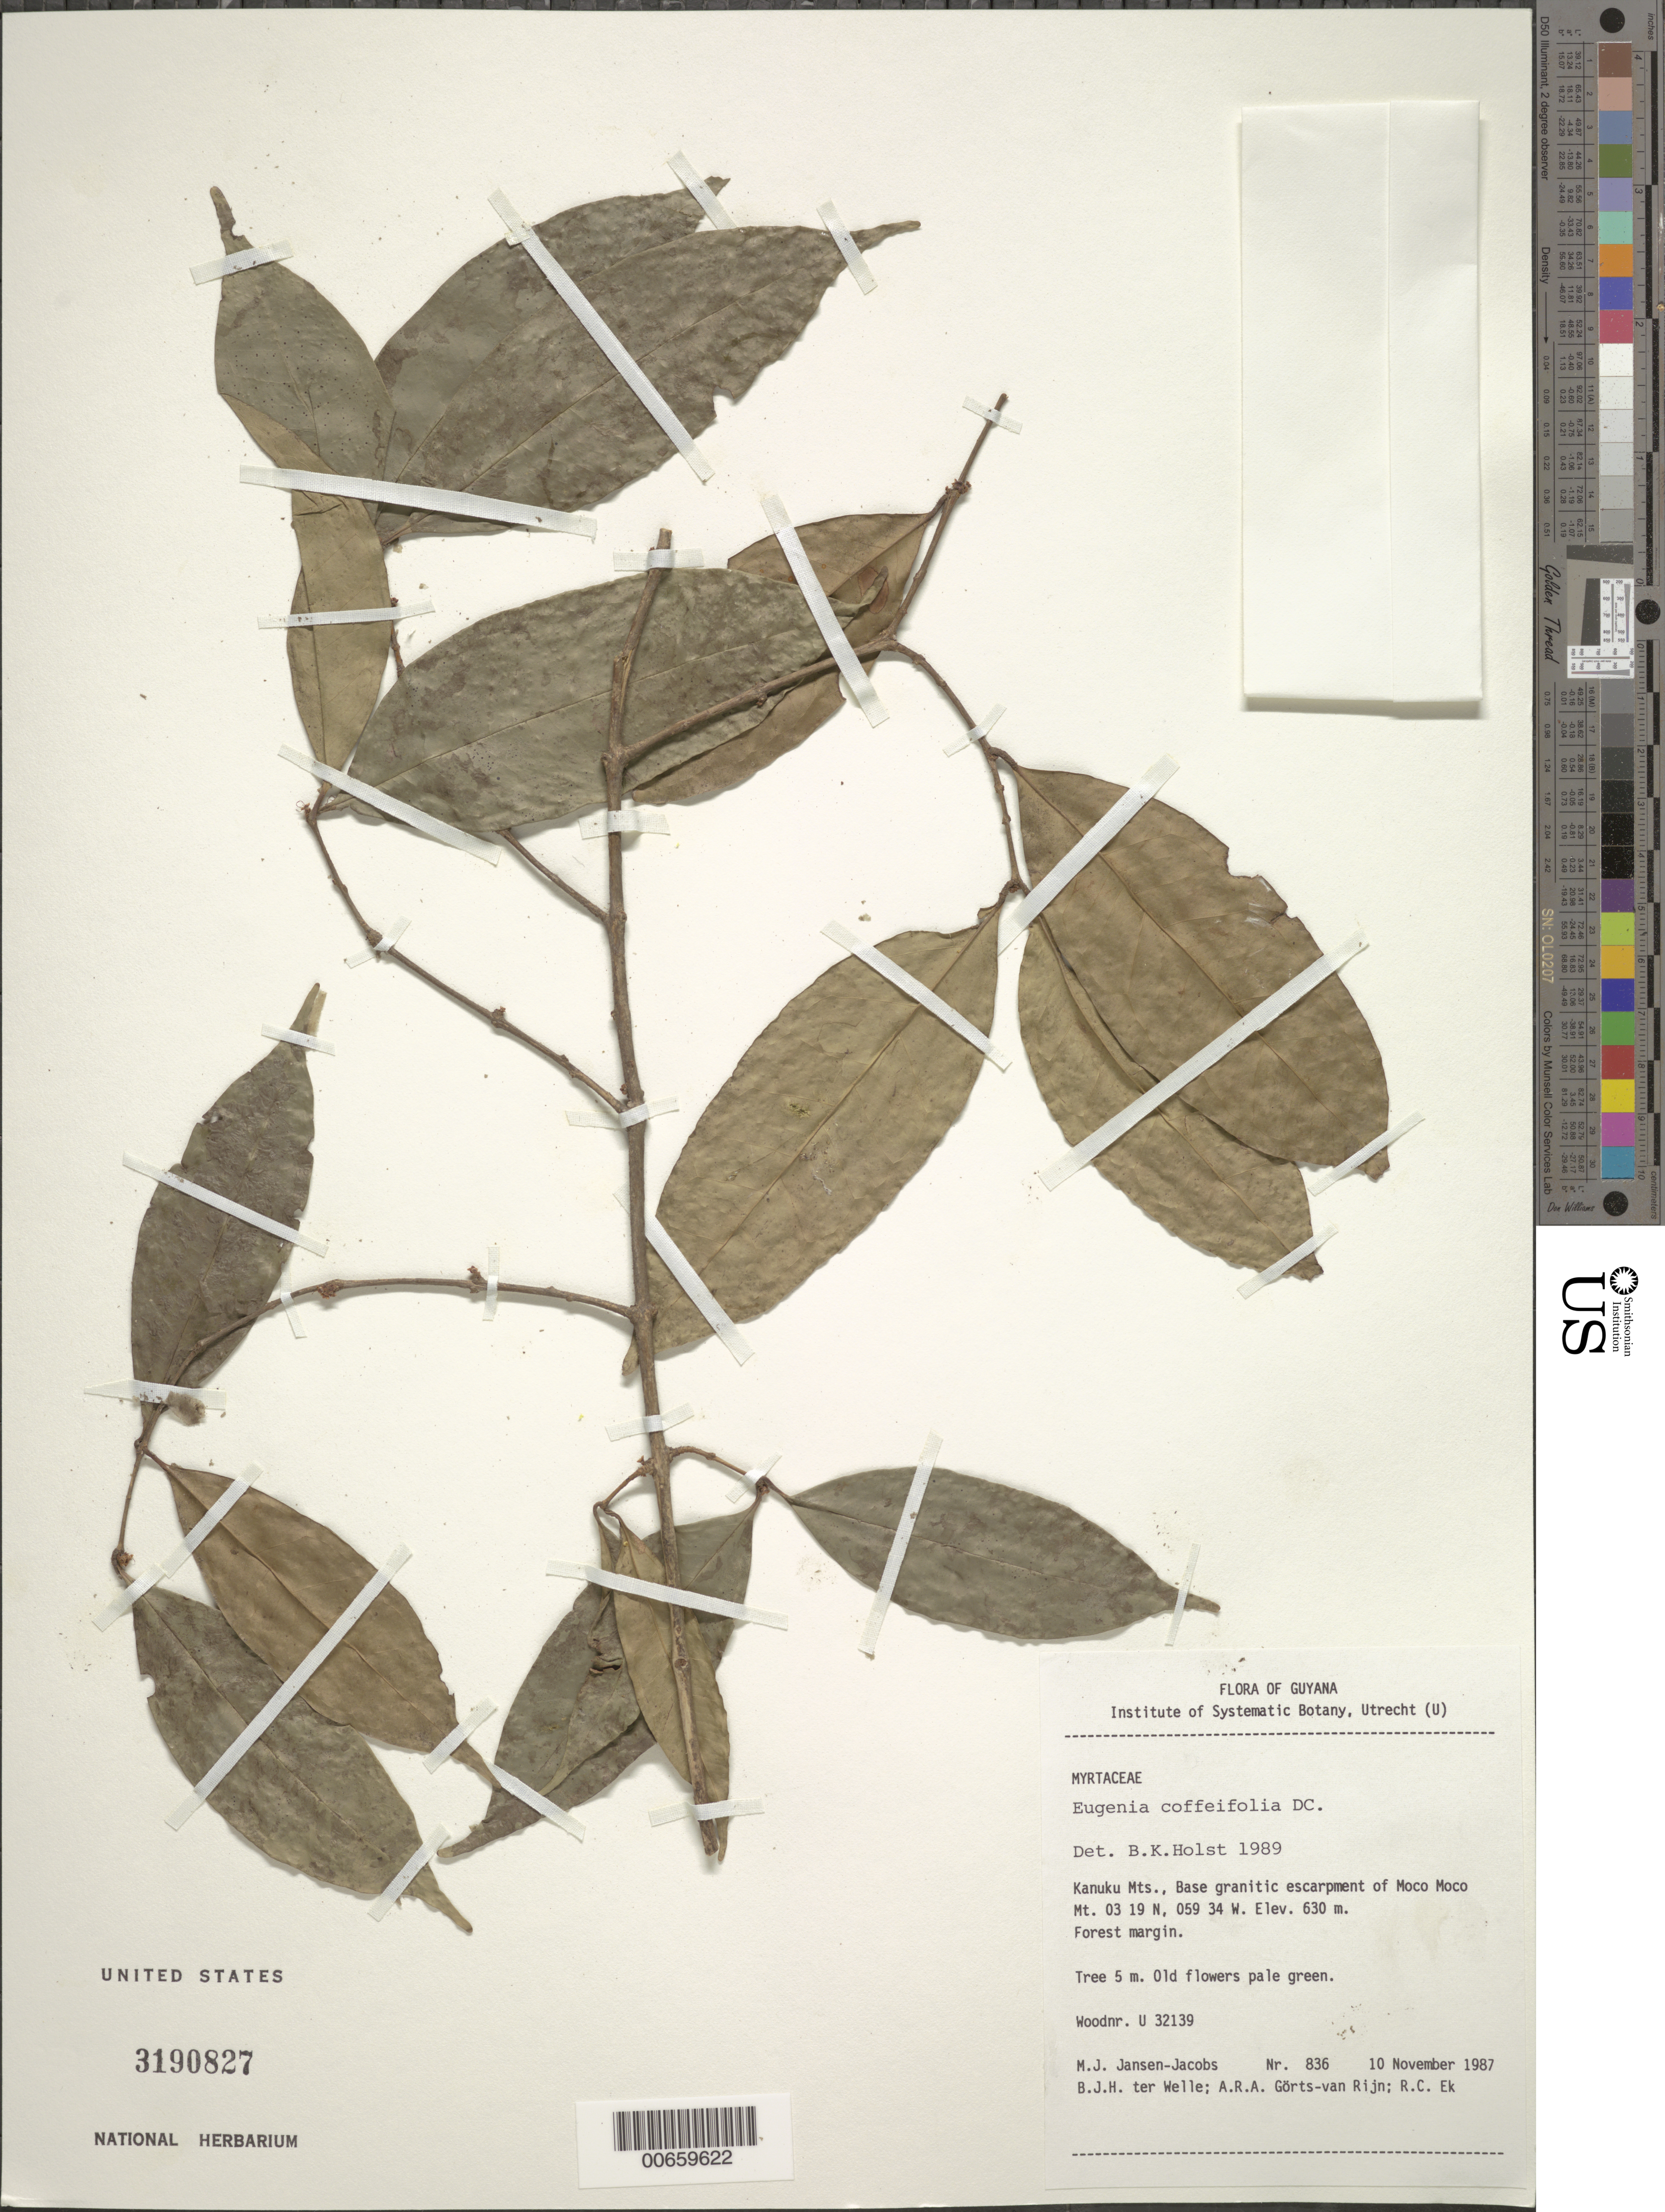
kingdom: Plantae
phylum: Tracheophyta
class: Magnoliopsida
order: Myrtales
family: Myrtaceae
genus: Eugenia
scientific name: Eugenia sinemariensis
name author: Aubl.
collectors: M. J. Jansen-Jacobs, B. Welle, A. .R. A. Görts-van Rijn & R. C. Ek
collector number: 836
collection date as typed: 10-Nov-87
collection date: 1987-11-10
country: Guyana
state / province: U. Takutu-U. Essequibo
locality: Kanuku Mts., Moco Moco Mt.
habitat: Base of mountain, granitic escarpment, forest margin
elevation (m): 630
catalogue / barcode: US 3190827